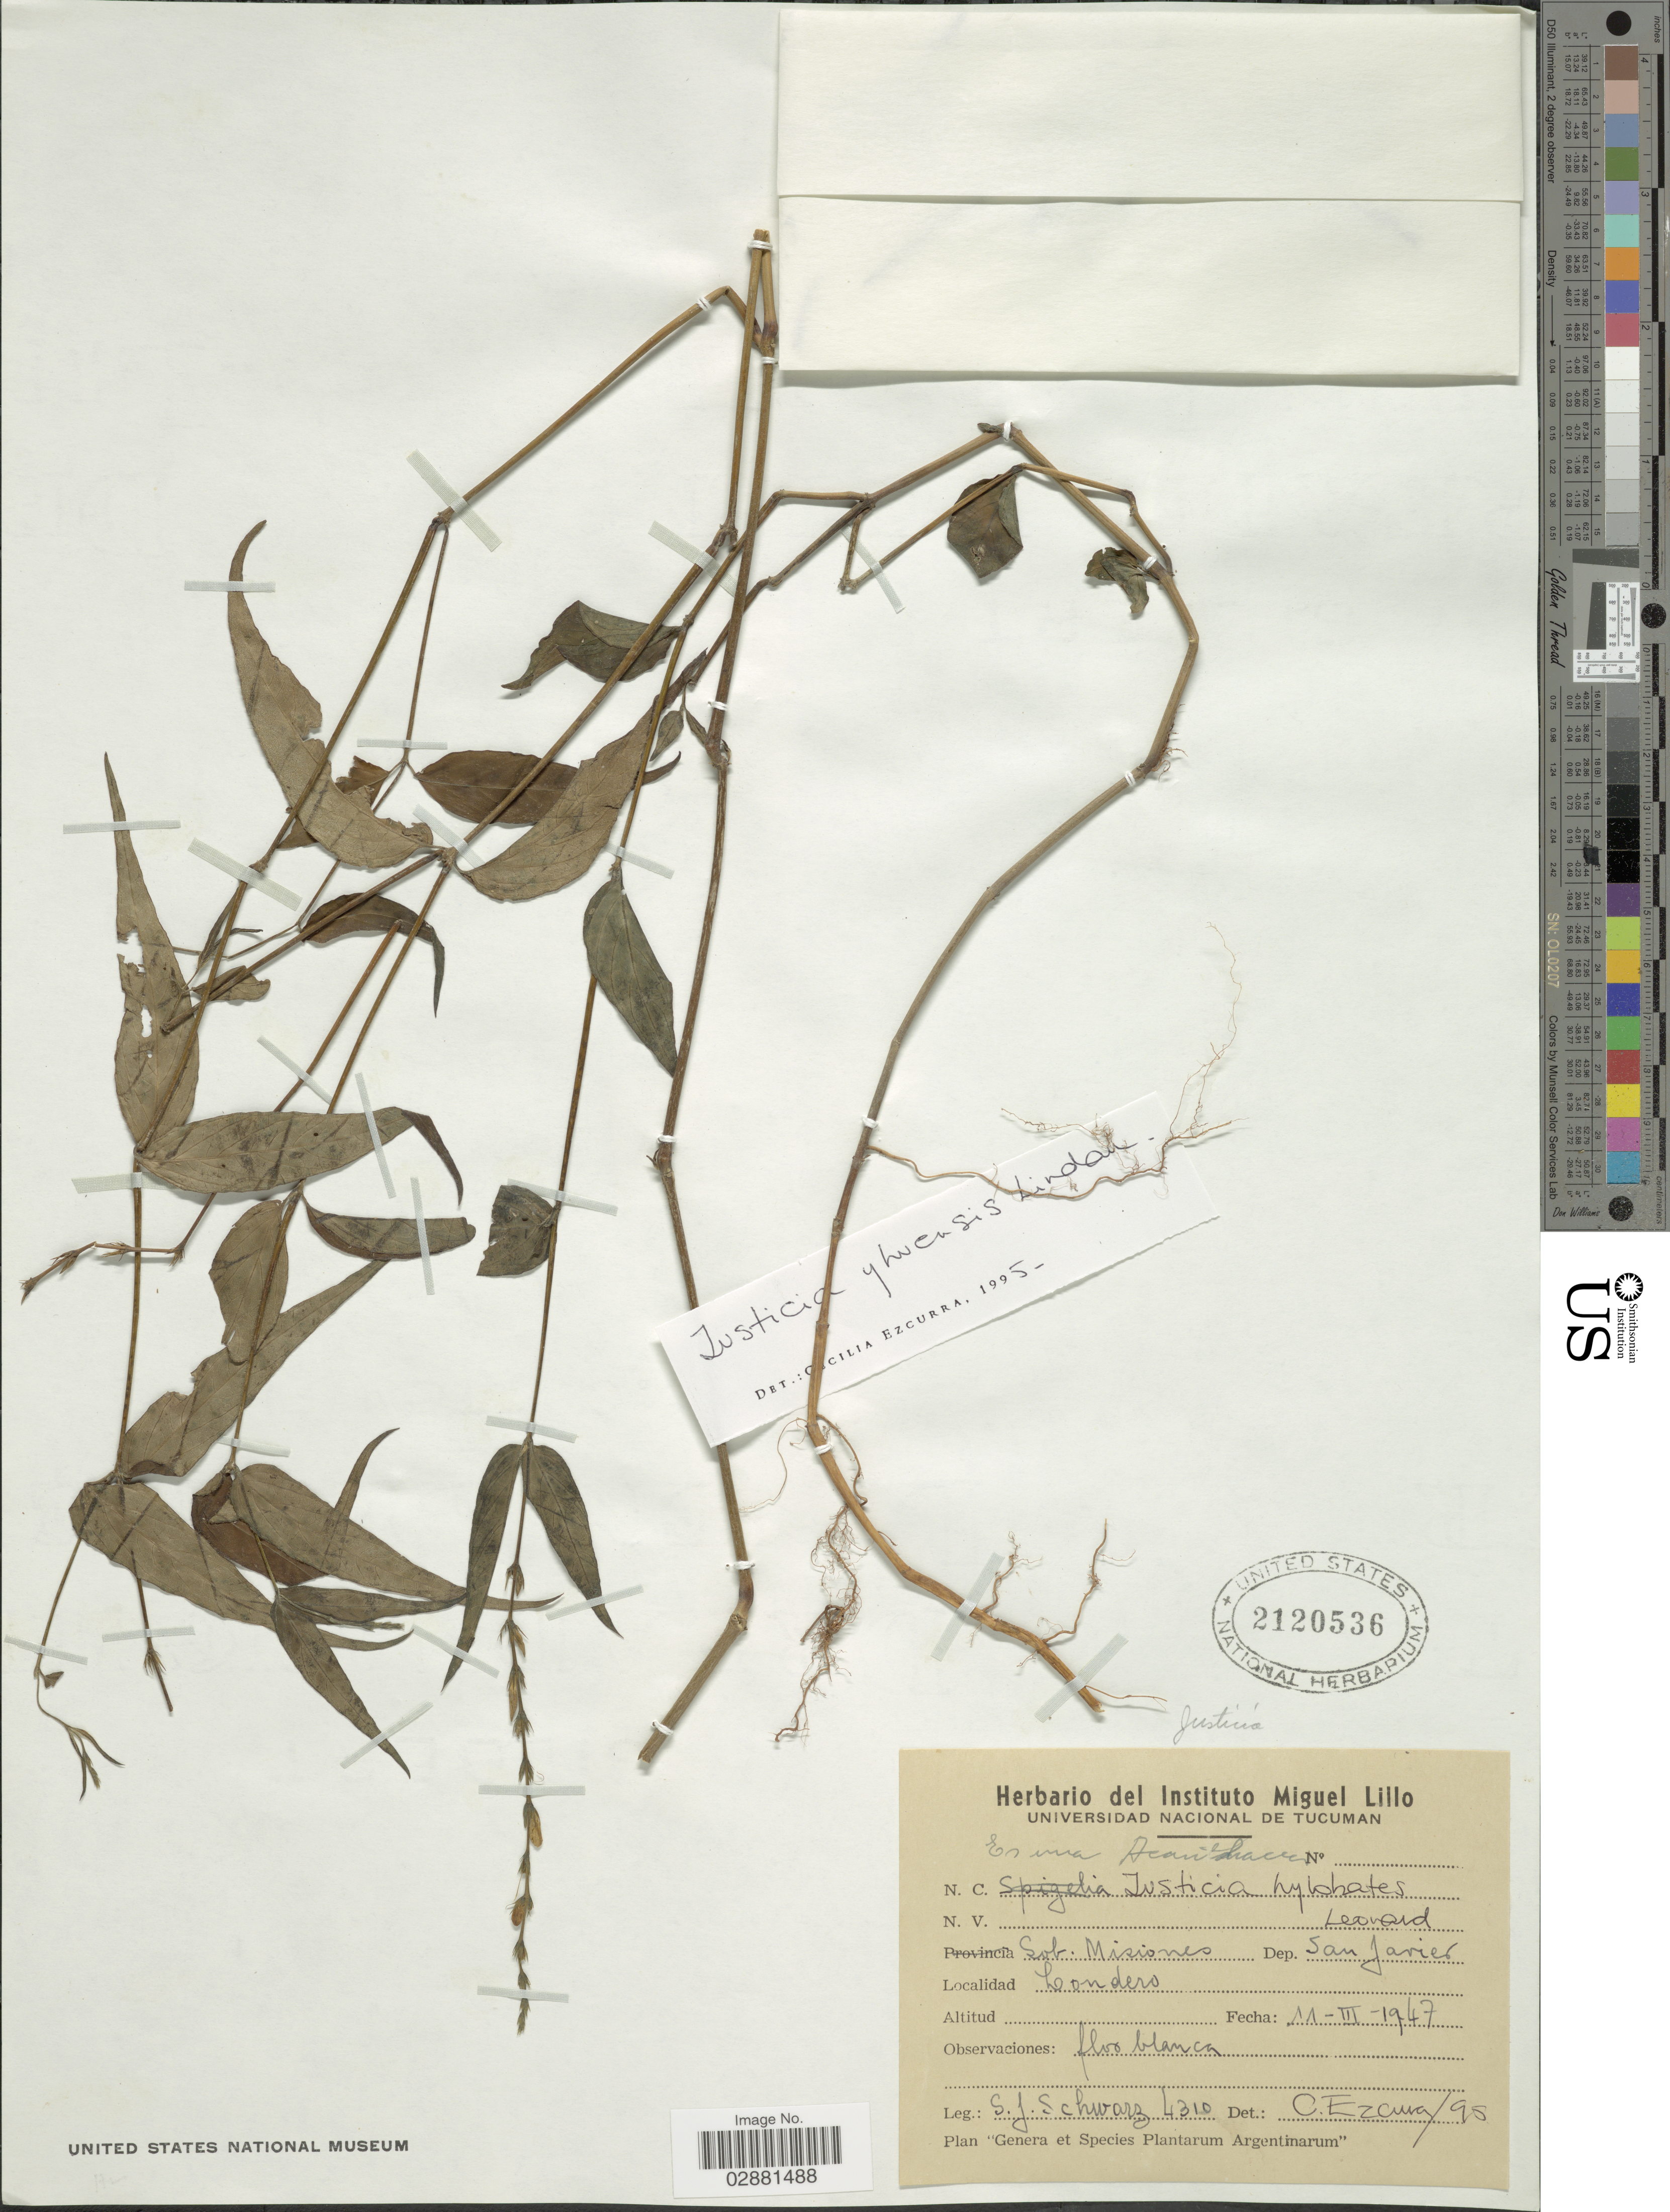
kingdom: Plantae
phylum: Tracheophyta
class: Magnoliopsida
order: Lamiales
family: Acanthaceae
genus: Justicia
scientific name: Justicia yhuensis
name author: Lindau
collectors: G. J. Schwarz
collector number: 4310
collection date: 1947-03-11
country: Argentina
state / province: Misiones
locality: Gob. Misiones, Dep. San Javier, Londero.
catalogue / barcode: US 2120536